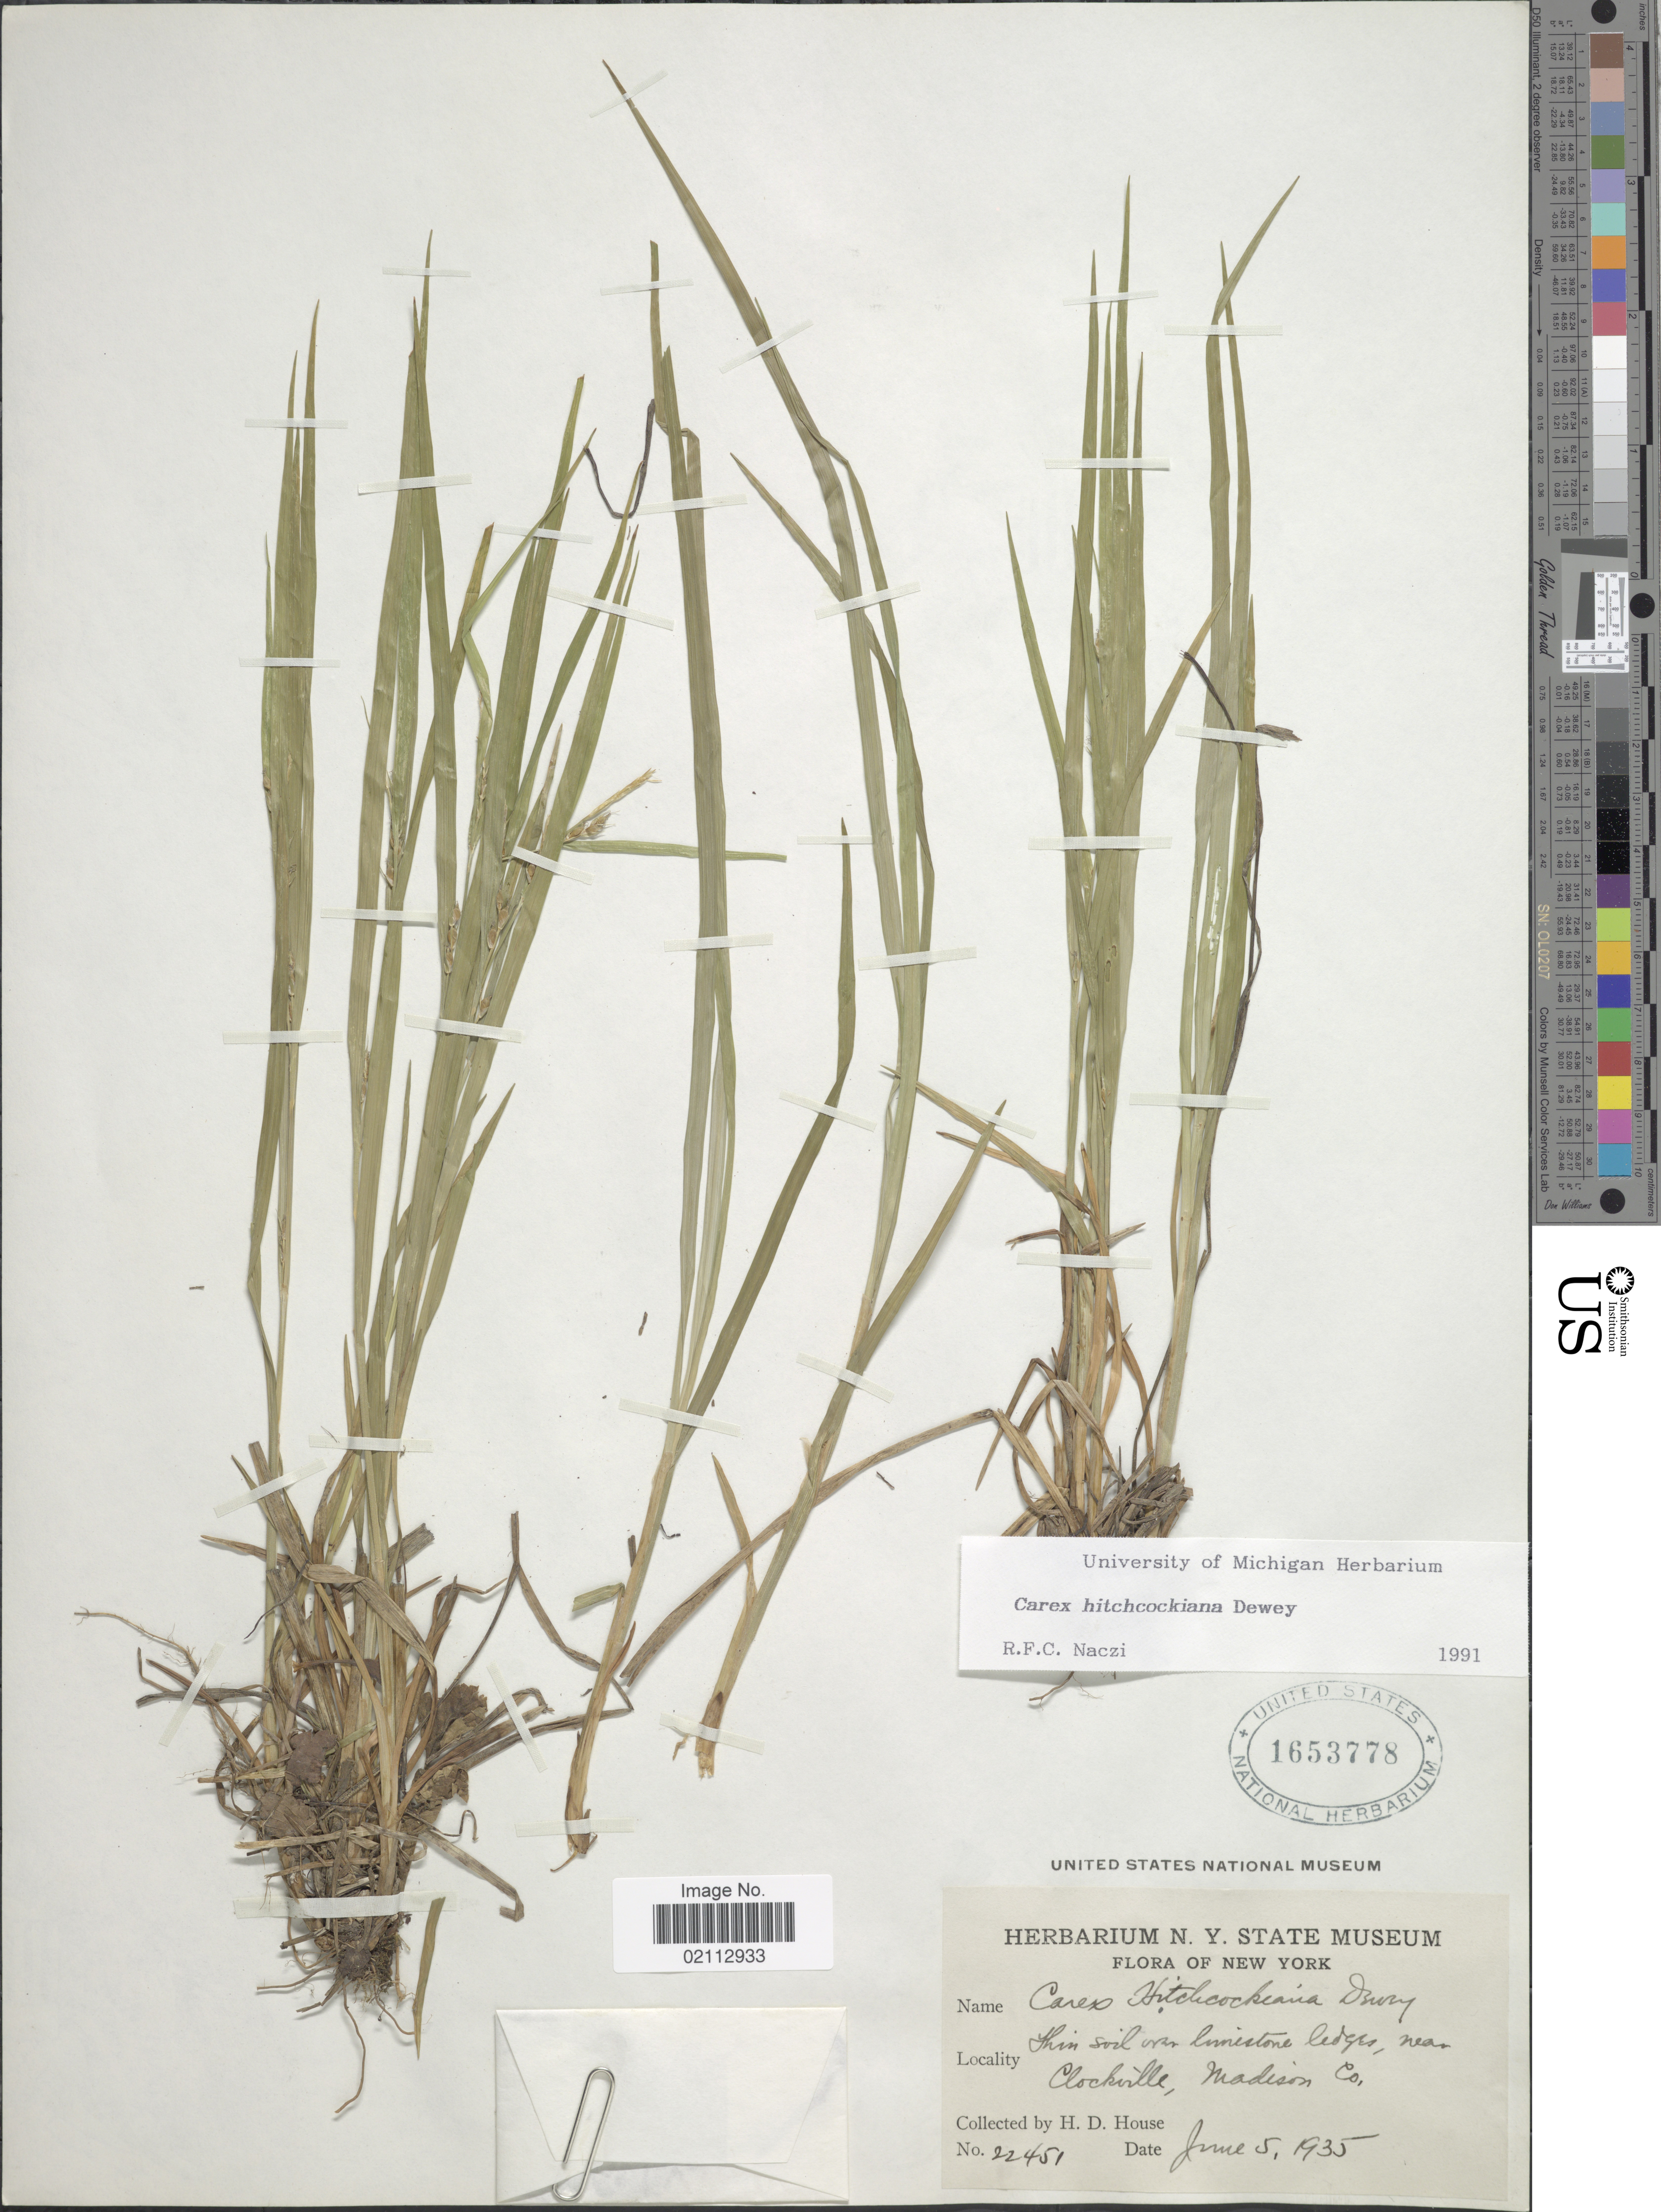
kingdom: Plantae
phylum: Tracheophyta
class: Liliopsida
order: Poales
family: Cyperaceae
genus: Carex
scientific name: Carex hitchcockiana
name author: Dewey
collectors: H. D. House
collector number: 22451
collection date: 1935-06-05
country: United States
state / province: New York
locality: Thin soil on limestone ledges, near Clockville, Madison Co.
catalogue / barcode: US 1653778